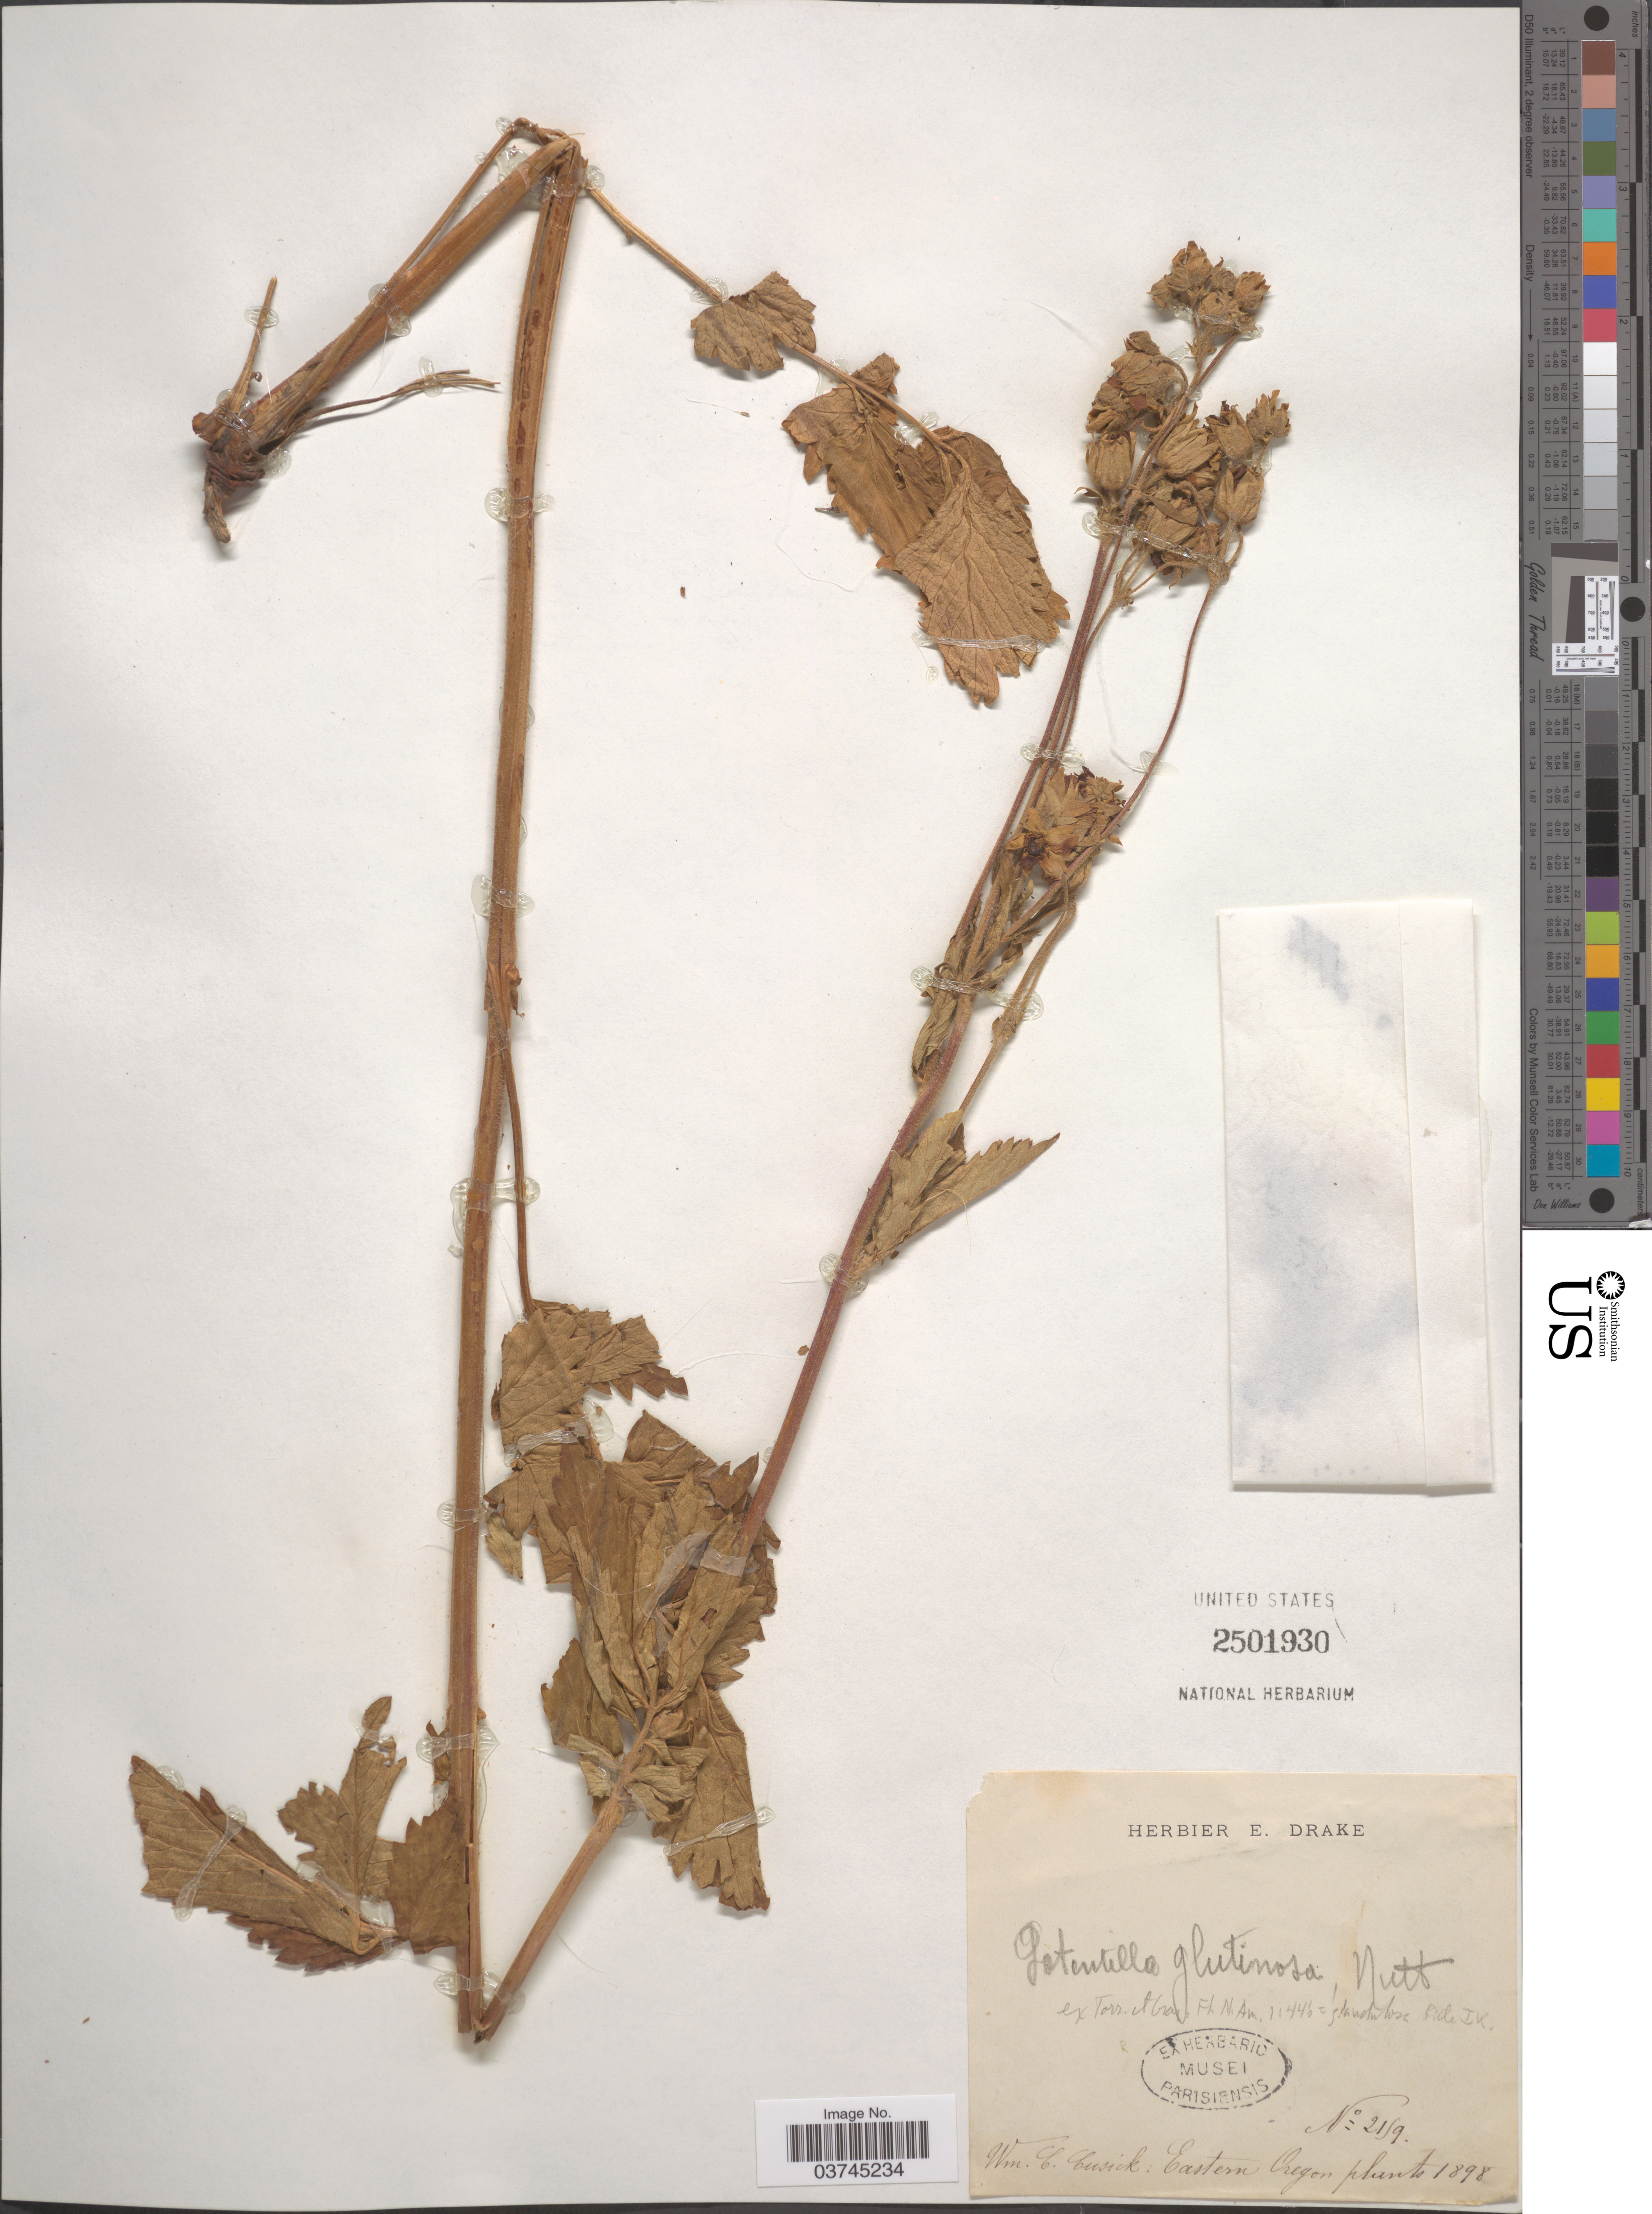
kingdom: Plantae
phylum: Tracheophyta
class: Magnoliopsida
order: Rosales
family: Rosaceae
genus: Drymocallis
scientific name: Drymocallis glandulosa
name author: (Lindl.) Rydb.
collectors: W. C. Cusick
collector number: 2159*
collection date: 1898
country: United States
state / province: Oregon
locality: Eastern Oregon.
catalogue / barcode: US 2501930